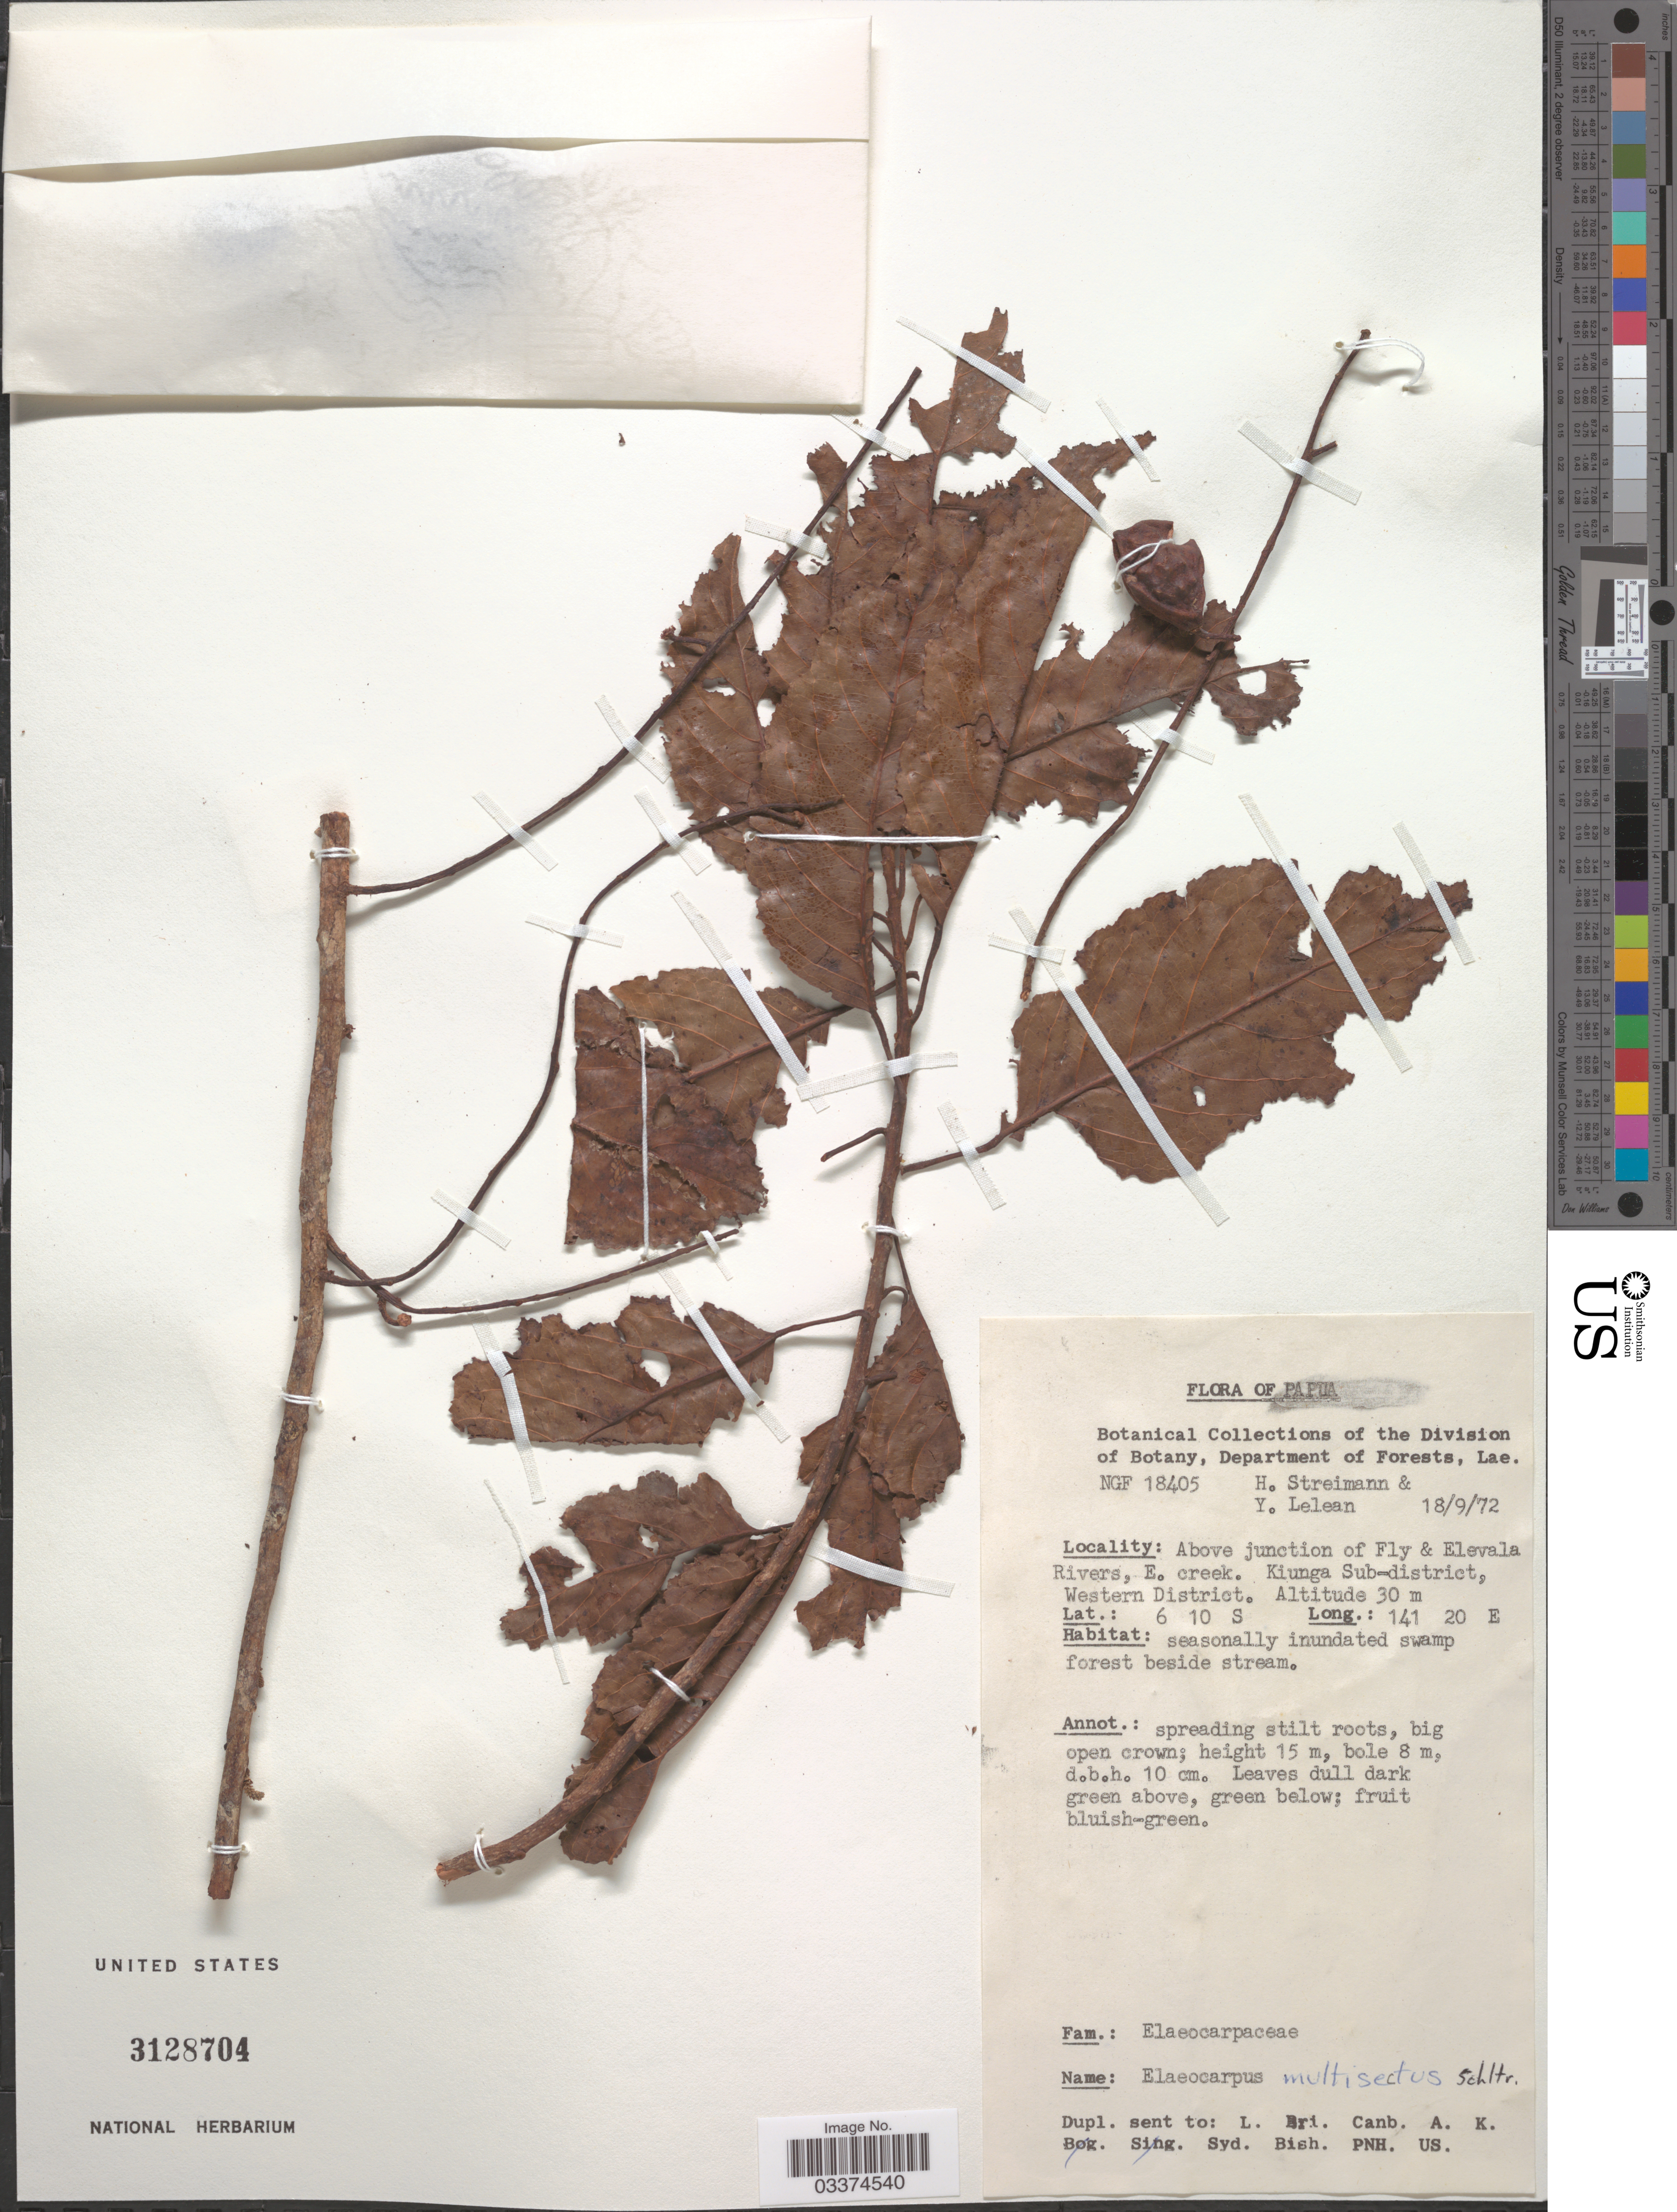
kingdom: Plantae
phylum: Tracheophyta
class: Magnoliopsida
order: Oxalidales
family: Elaeocarpaceae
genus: Elaeocarpus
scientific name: Elaeocarpus multisectus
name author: Schltr.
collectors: H. Streimann & Y. Lelean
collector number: NGF18405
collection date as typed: Transcribed d/m/y: 18/9/72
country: Papua New Guinea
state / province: Manus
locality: Papua, Above junction of Fly & Elevala Rivers, E. creek. Kiunga Sub-district, Western District.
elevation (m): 30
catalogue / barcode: US 3128704